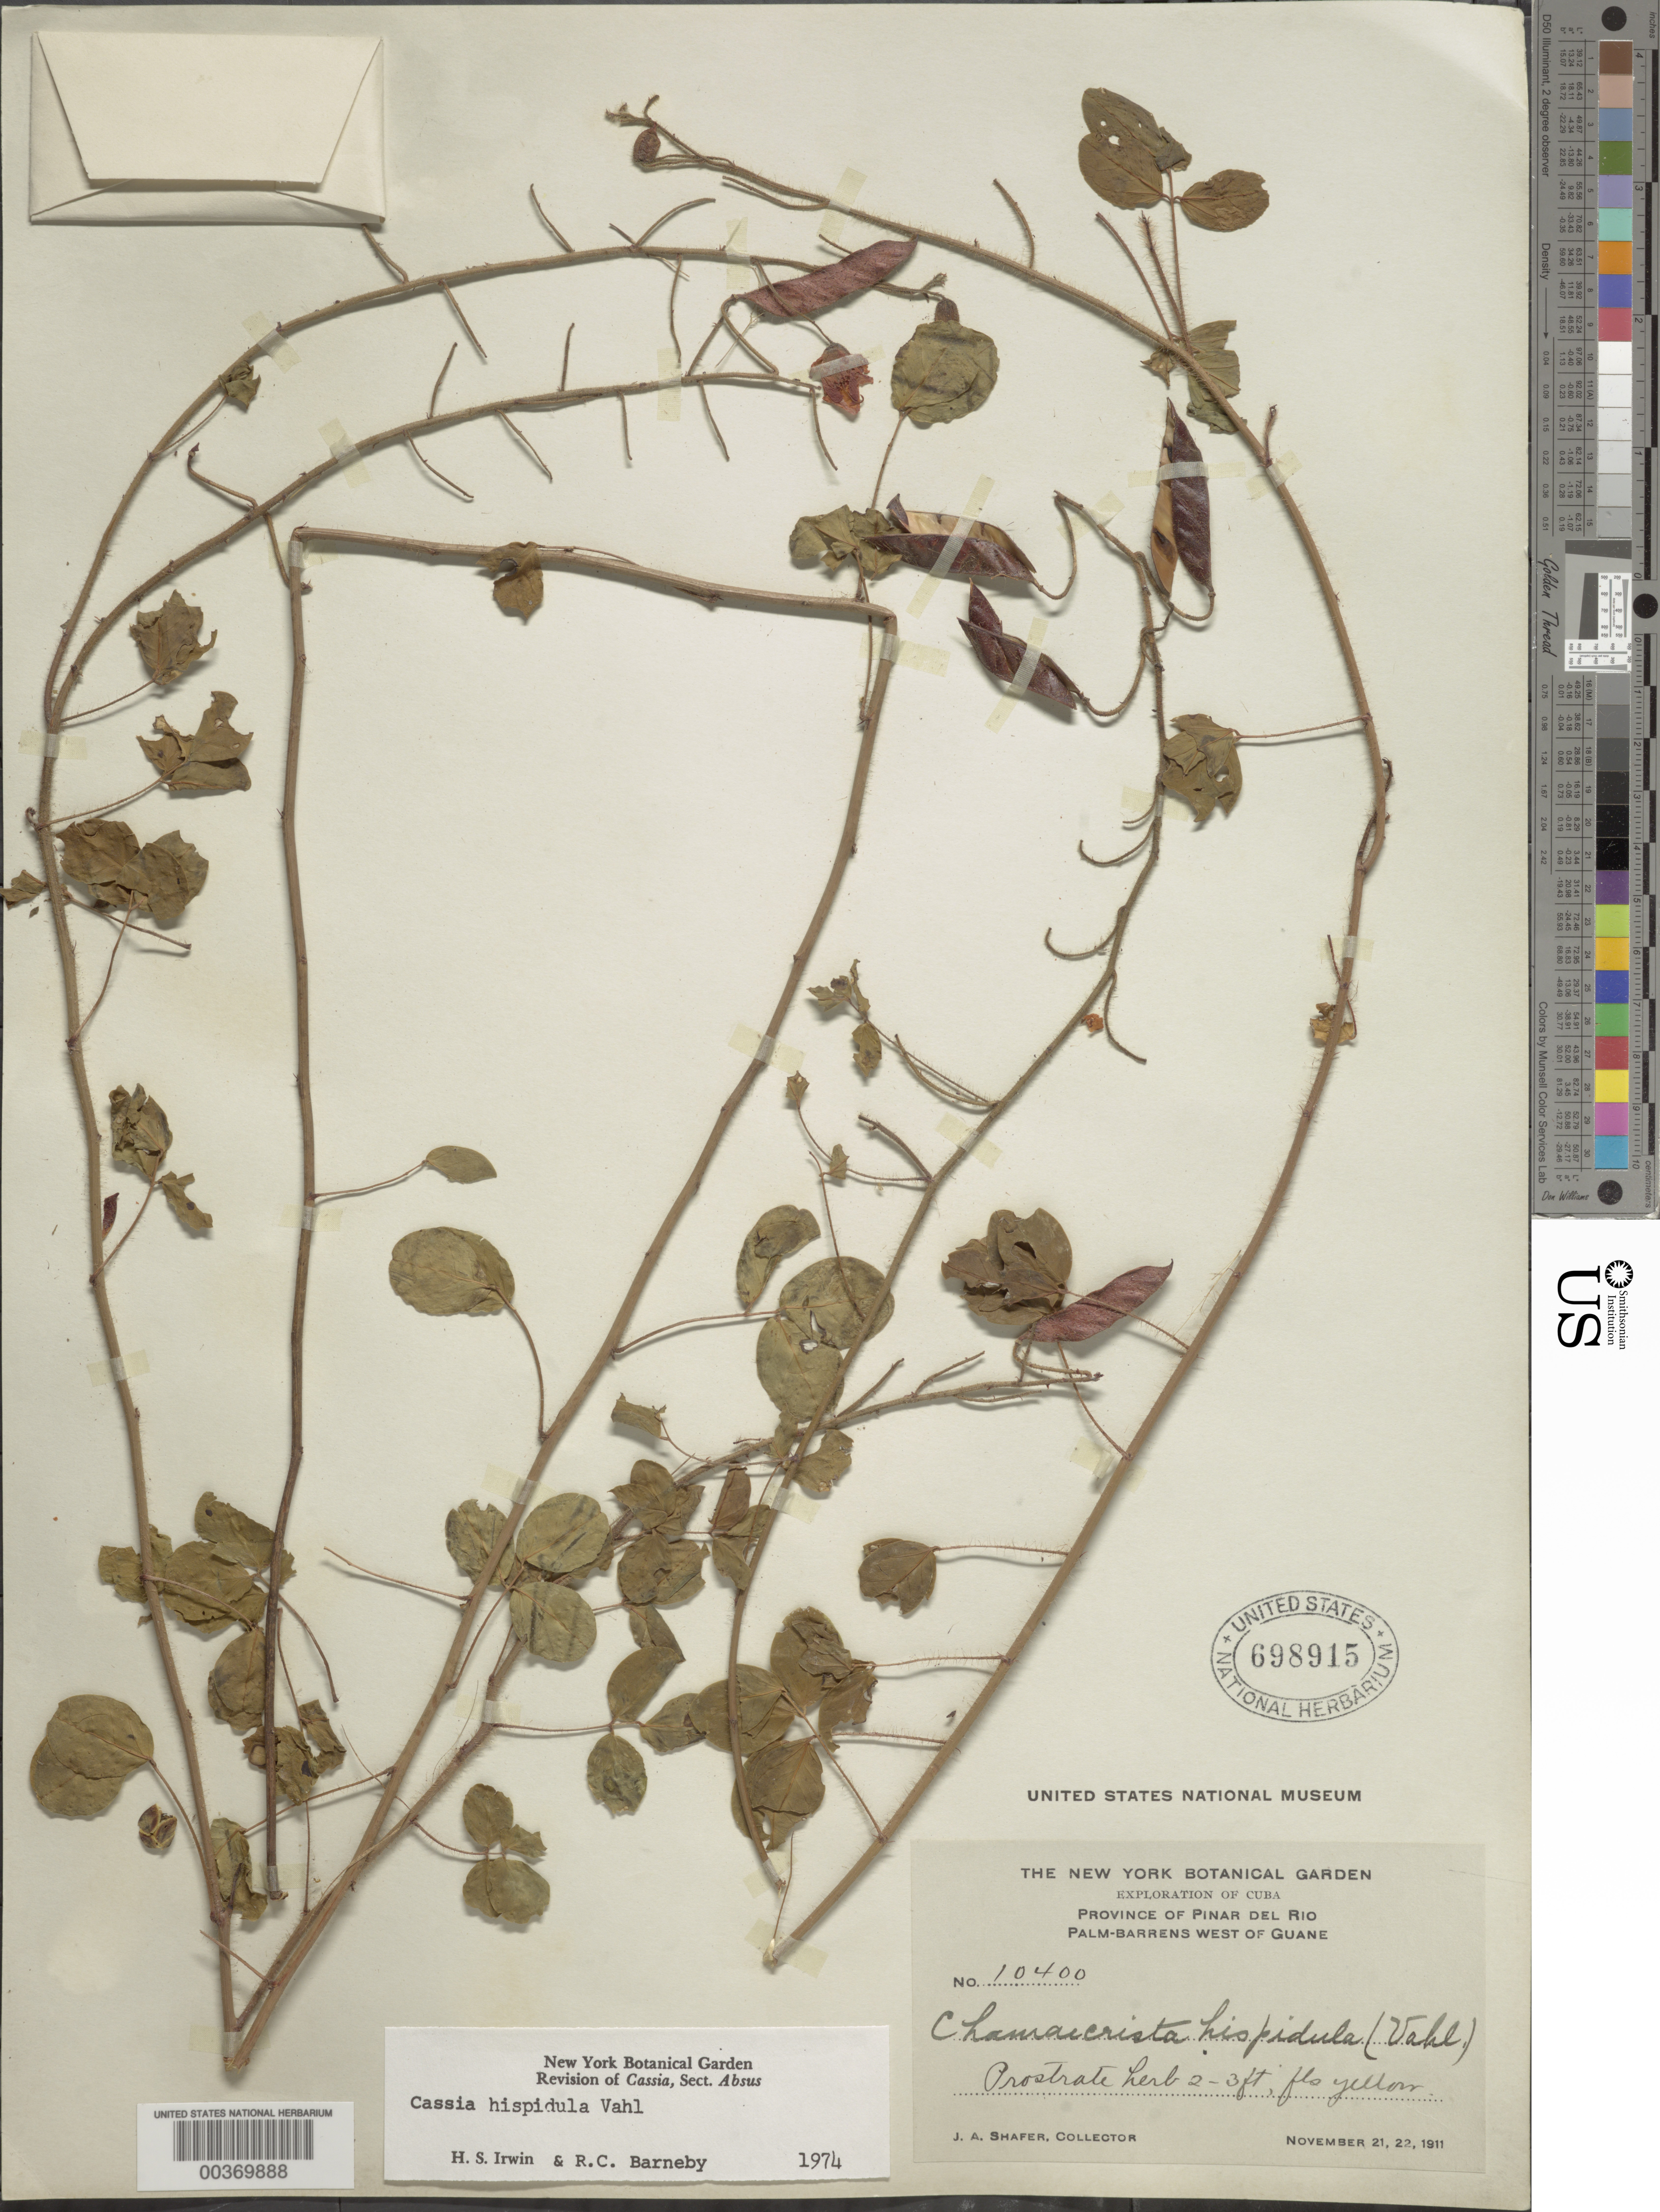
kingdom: Plantae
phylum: Tracheophyta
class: Magnoliopsida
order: Fabales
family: Fabaceae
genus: Chamaecrista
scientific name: Chamaecrista hispidula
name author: (Vahl) H.S. Irwin & Barneby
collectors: J. A. Shafer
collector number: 10400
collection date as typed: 21 Nov 1911 and 22 Nov 1911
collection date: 1911-11-21,1911-11-22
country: Cuba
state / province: Pinar del Río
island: Greater Antilles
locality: Palm-barrens w of guane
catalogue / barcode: US 698915